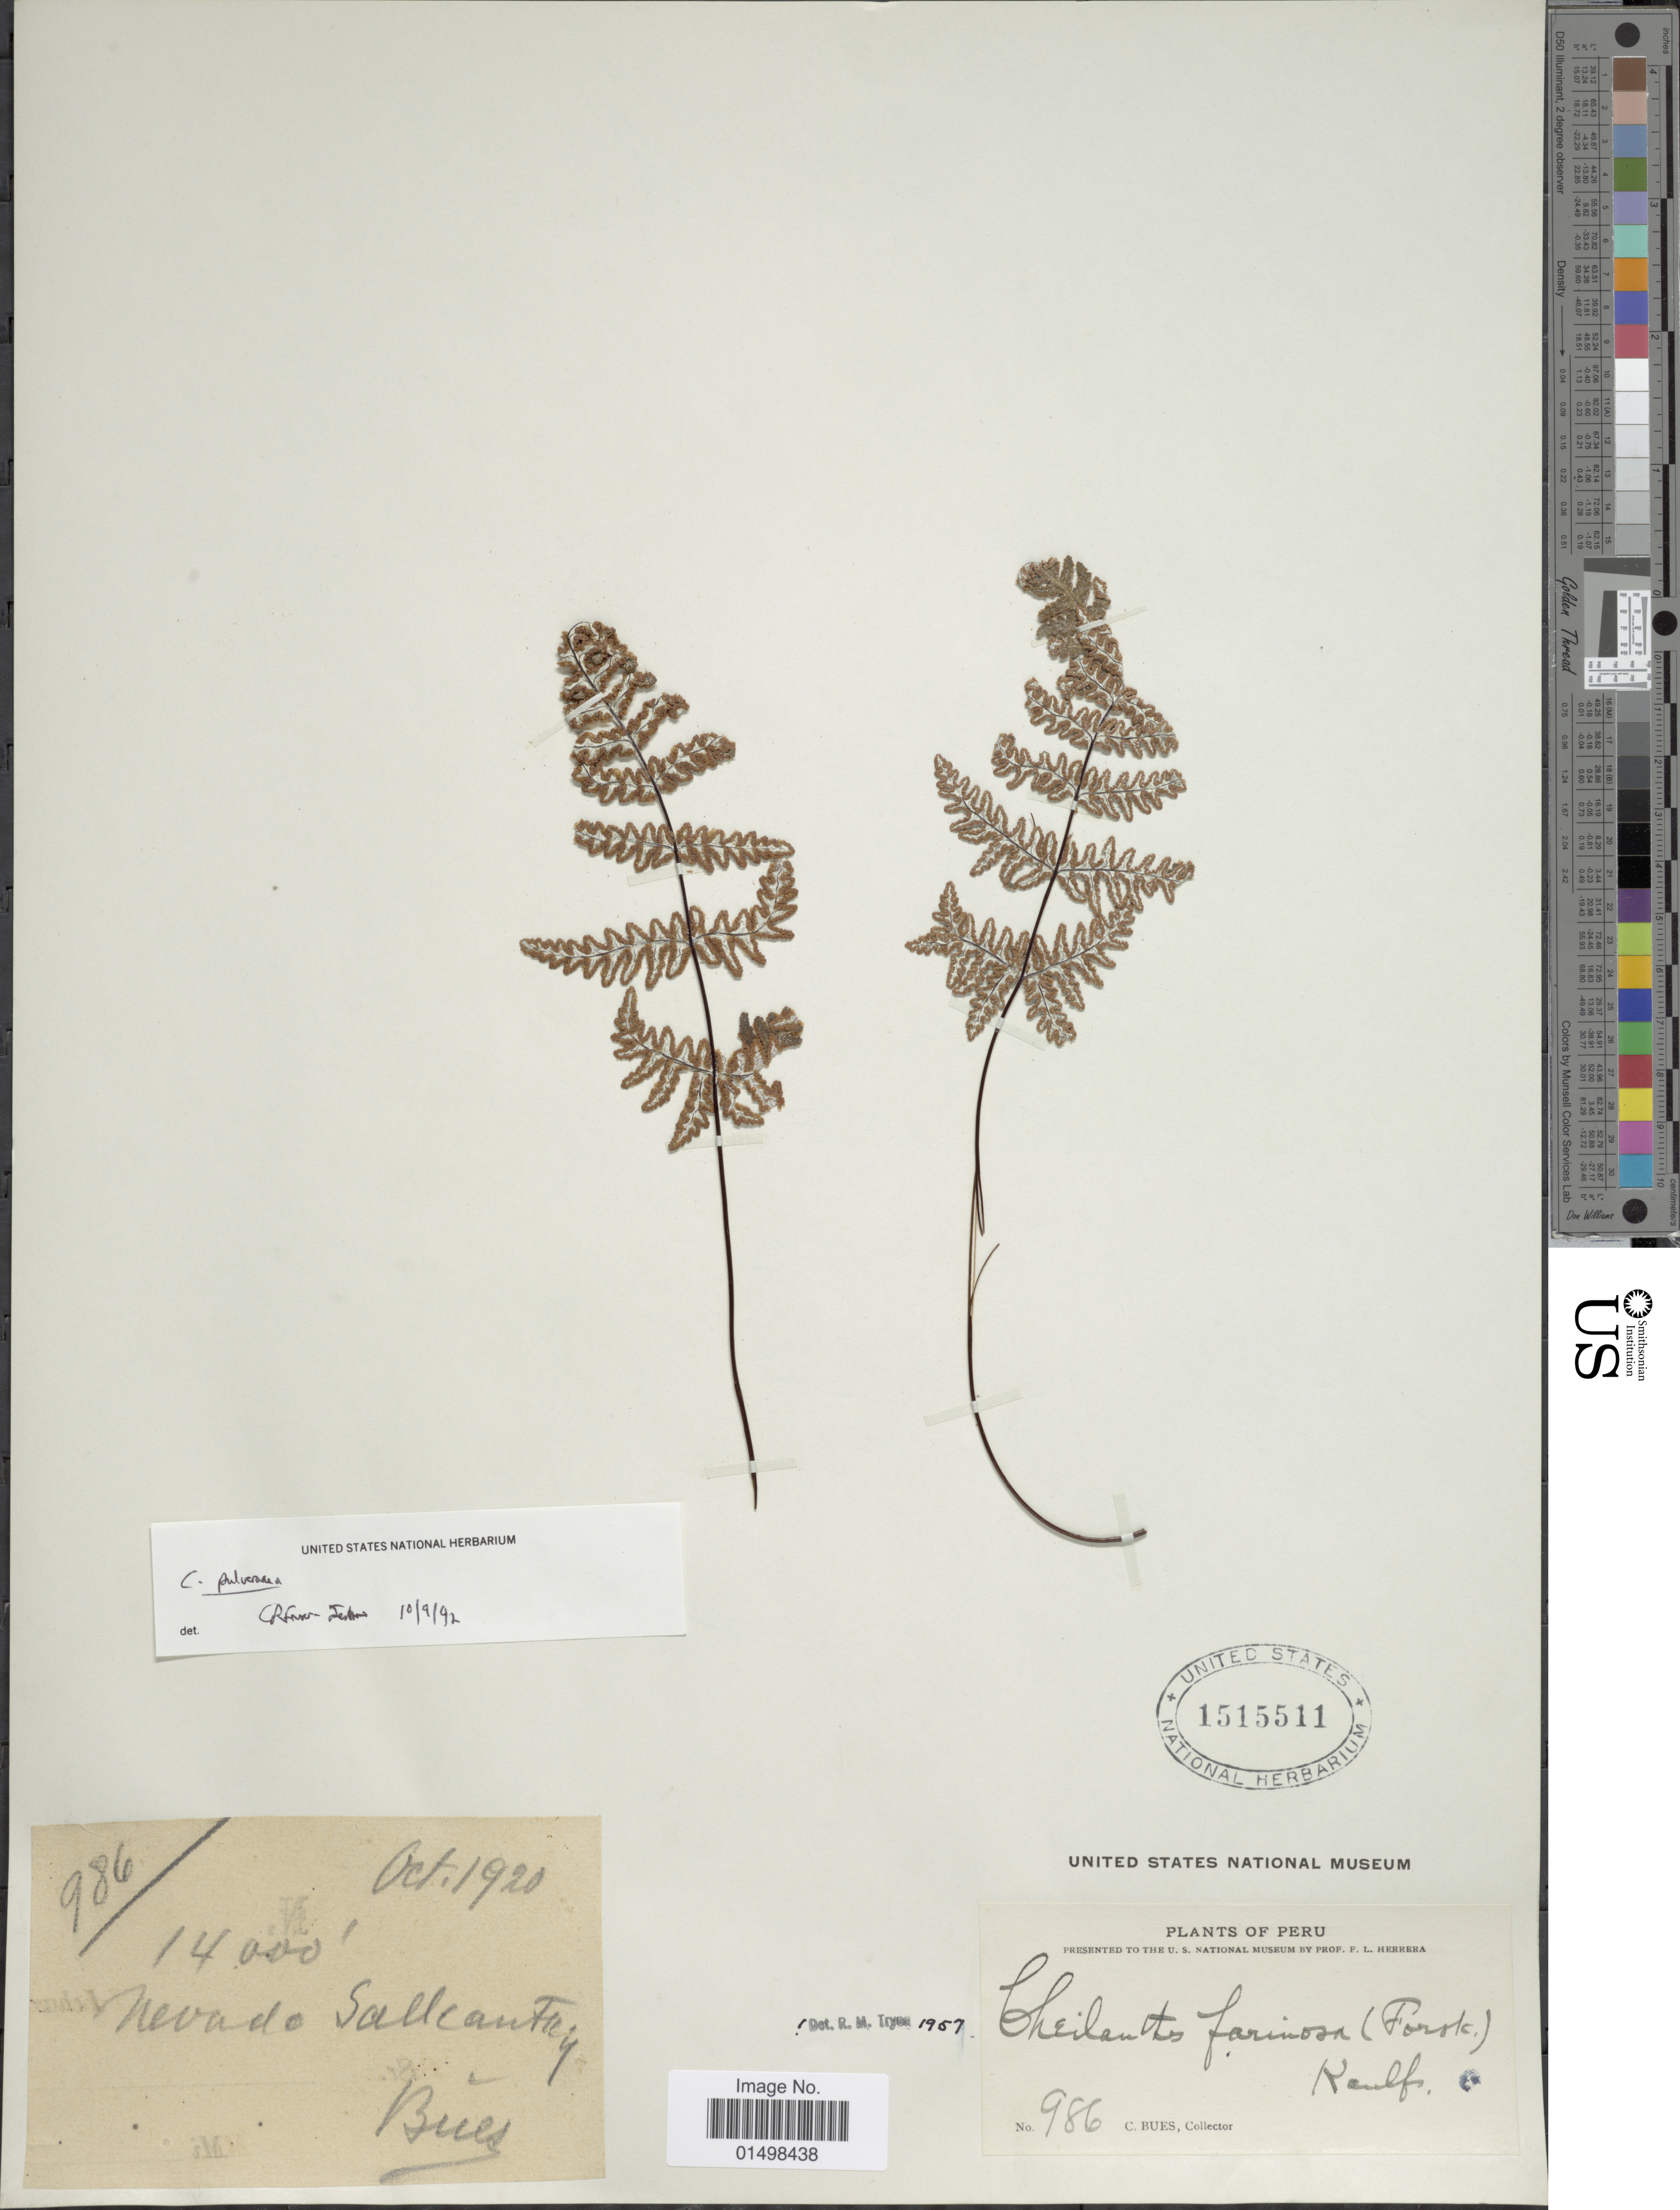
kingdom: Plantae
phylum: Tracheophyta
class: Polypodiopsida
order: Polypodiales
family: Pteridaceae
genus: Aleuritopteris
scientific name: Aleuritopteris farinosa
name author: (Forssk.) Fée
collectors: C. Bues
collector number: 986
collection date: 1920-10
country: Peru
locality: Plants of Peru, Nevado Sallcan Fuy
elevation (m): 4267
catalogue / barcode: US 1515511